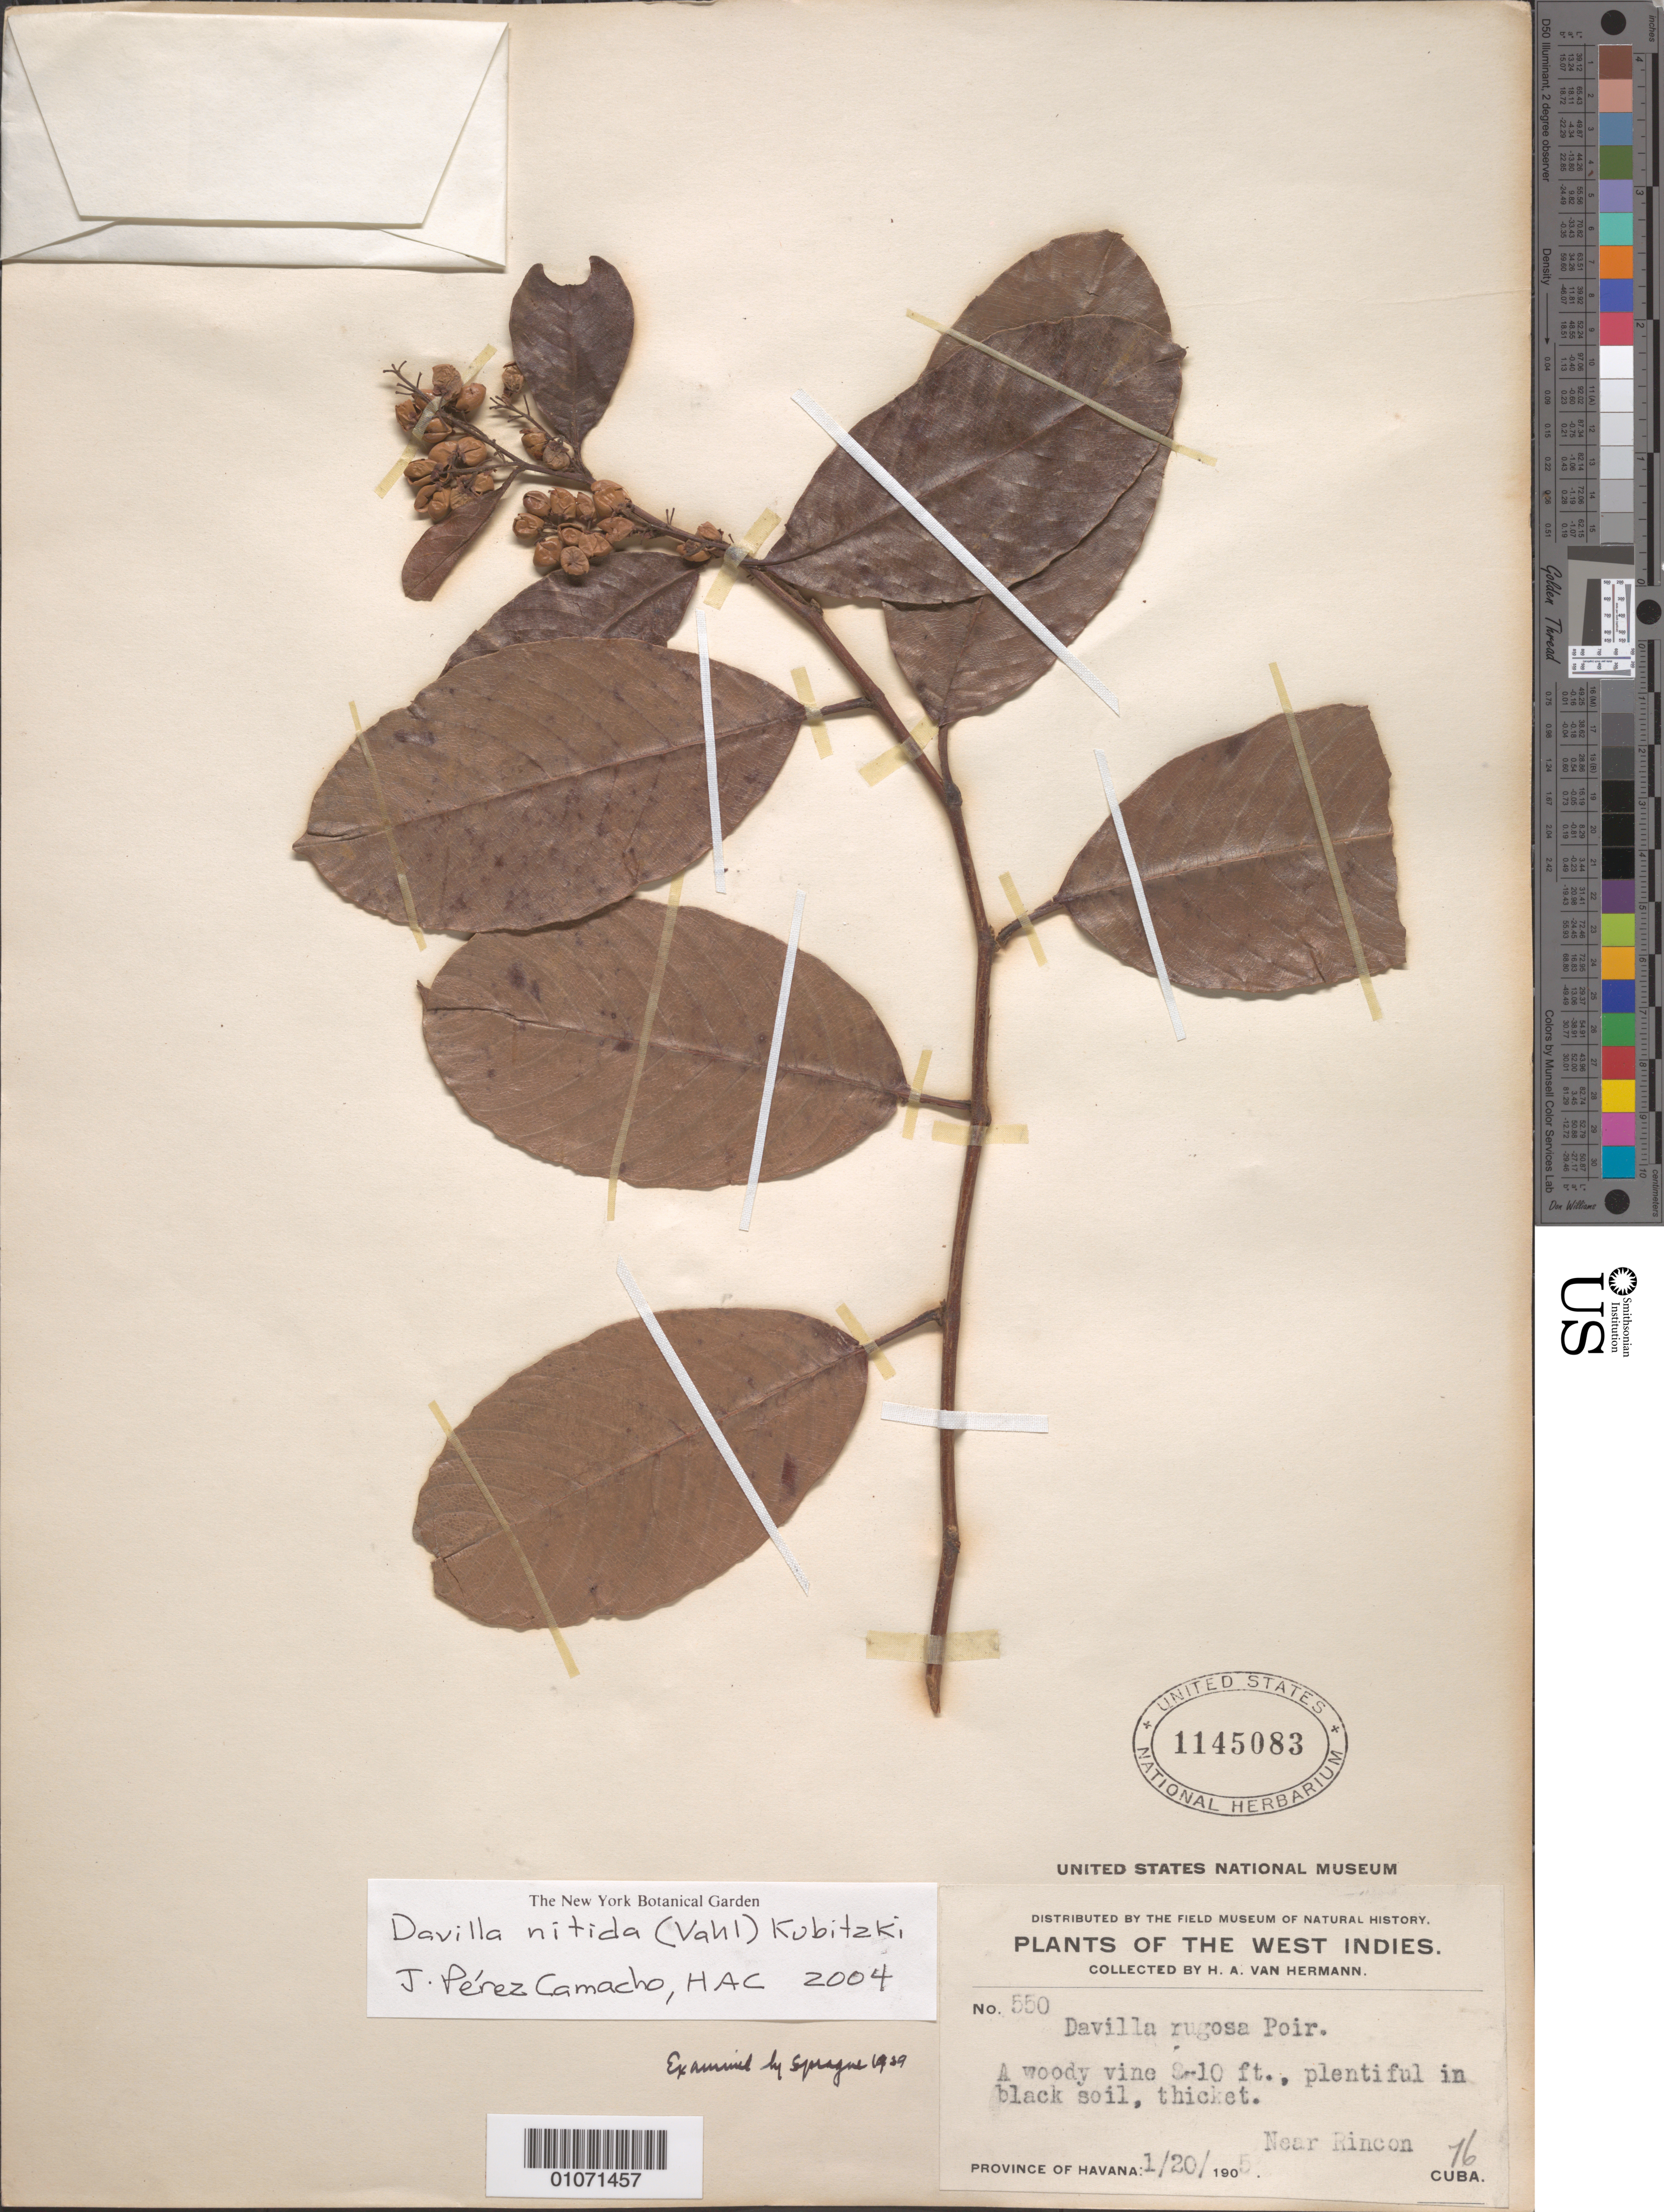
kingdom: Plantae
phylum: Tracheophyta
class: Magnoliopsida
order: Dilleniales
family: Dilleniaceae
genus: Davilla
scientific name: Davilla nitida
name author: (Vahl) Kubitzki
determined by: Peréz-Camacho, J.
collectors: H. A. Van Hermann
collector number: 550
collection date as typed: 20 Jan 1905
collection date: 1905-01-20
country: Cuba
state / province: La Habana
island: Cuba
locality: Rincon, near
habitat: Thicket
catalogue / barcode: US 1145083